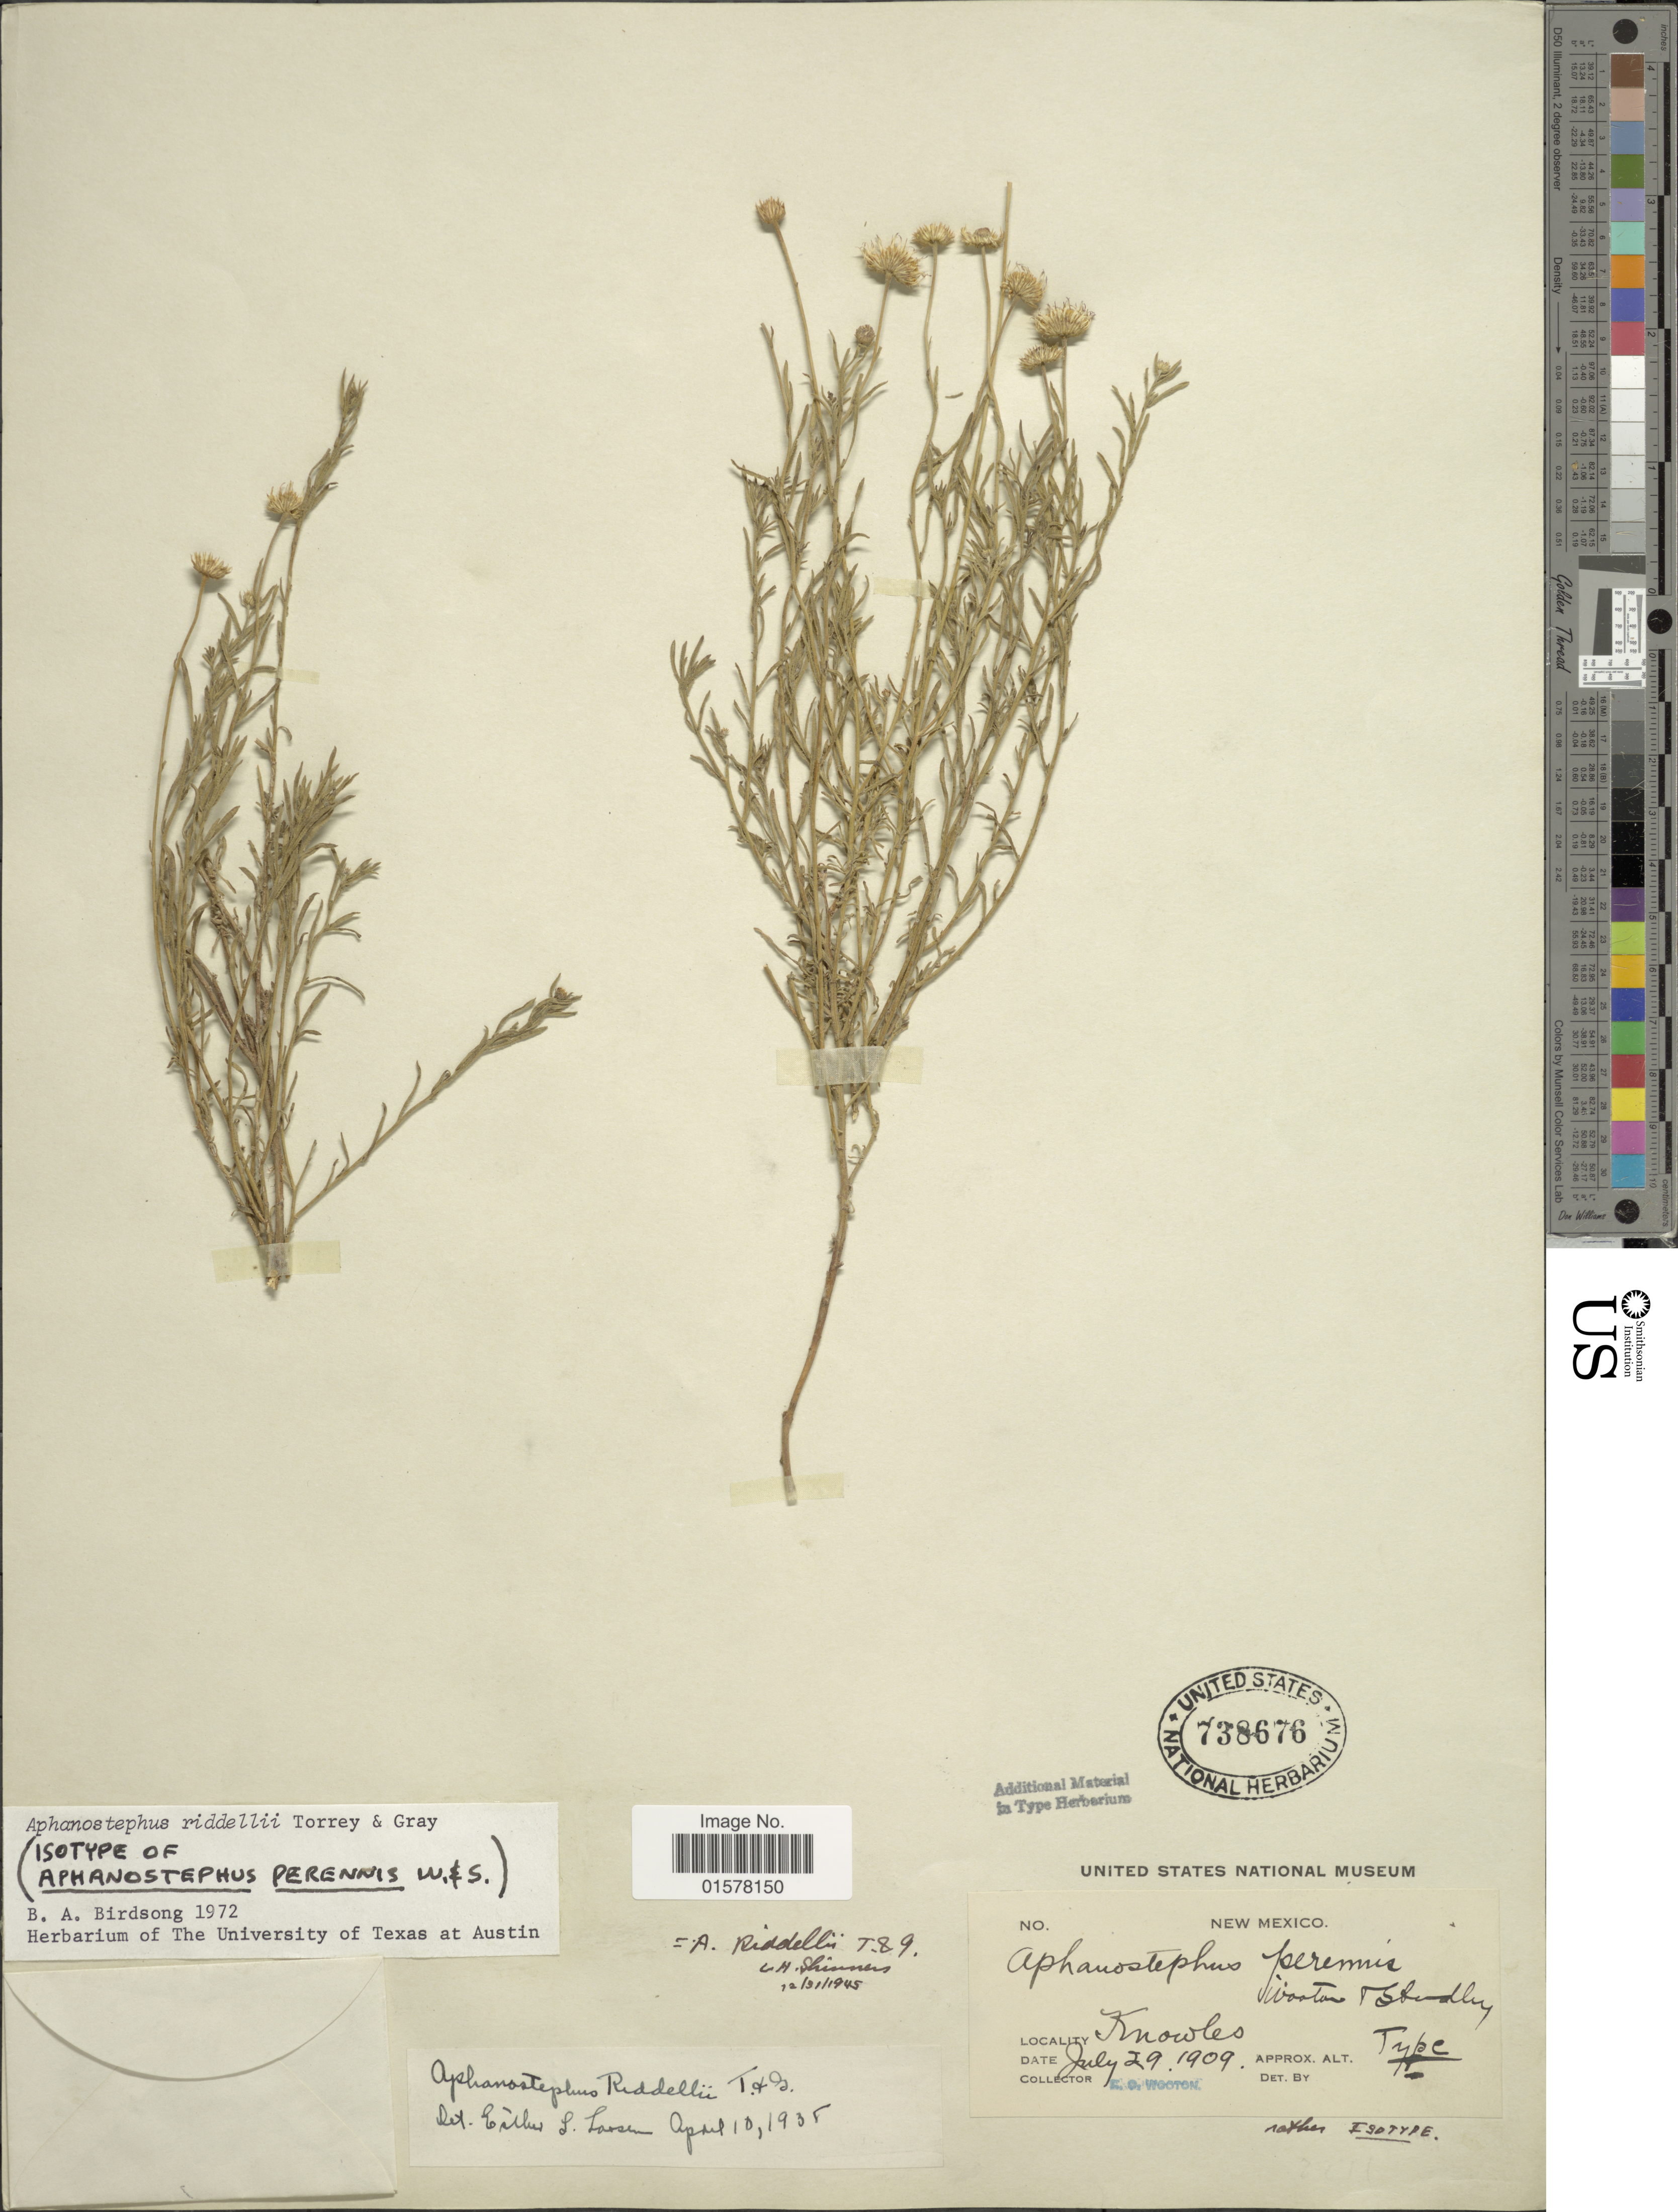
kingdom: Plantae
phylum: Tracheophyta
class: Magnoliopsida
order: Asterales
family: Asteraceae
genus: Aphanostephus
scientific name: Aphanostephus riddellii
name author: Torr. & A. Gray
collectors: E. O. Wooton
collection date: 1909-07-29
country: United States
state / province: New Mexico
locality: New Mexico. Knowles.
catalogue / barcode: US 738676